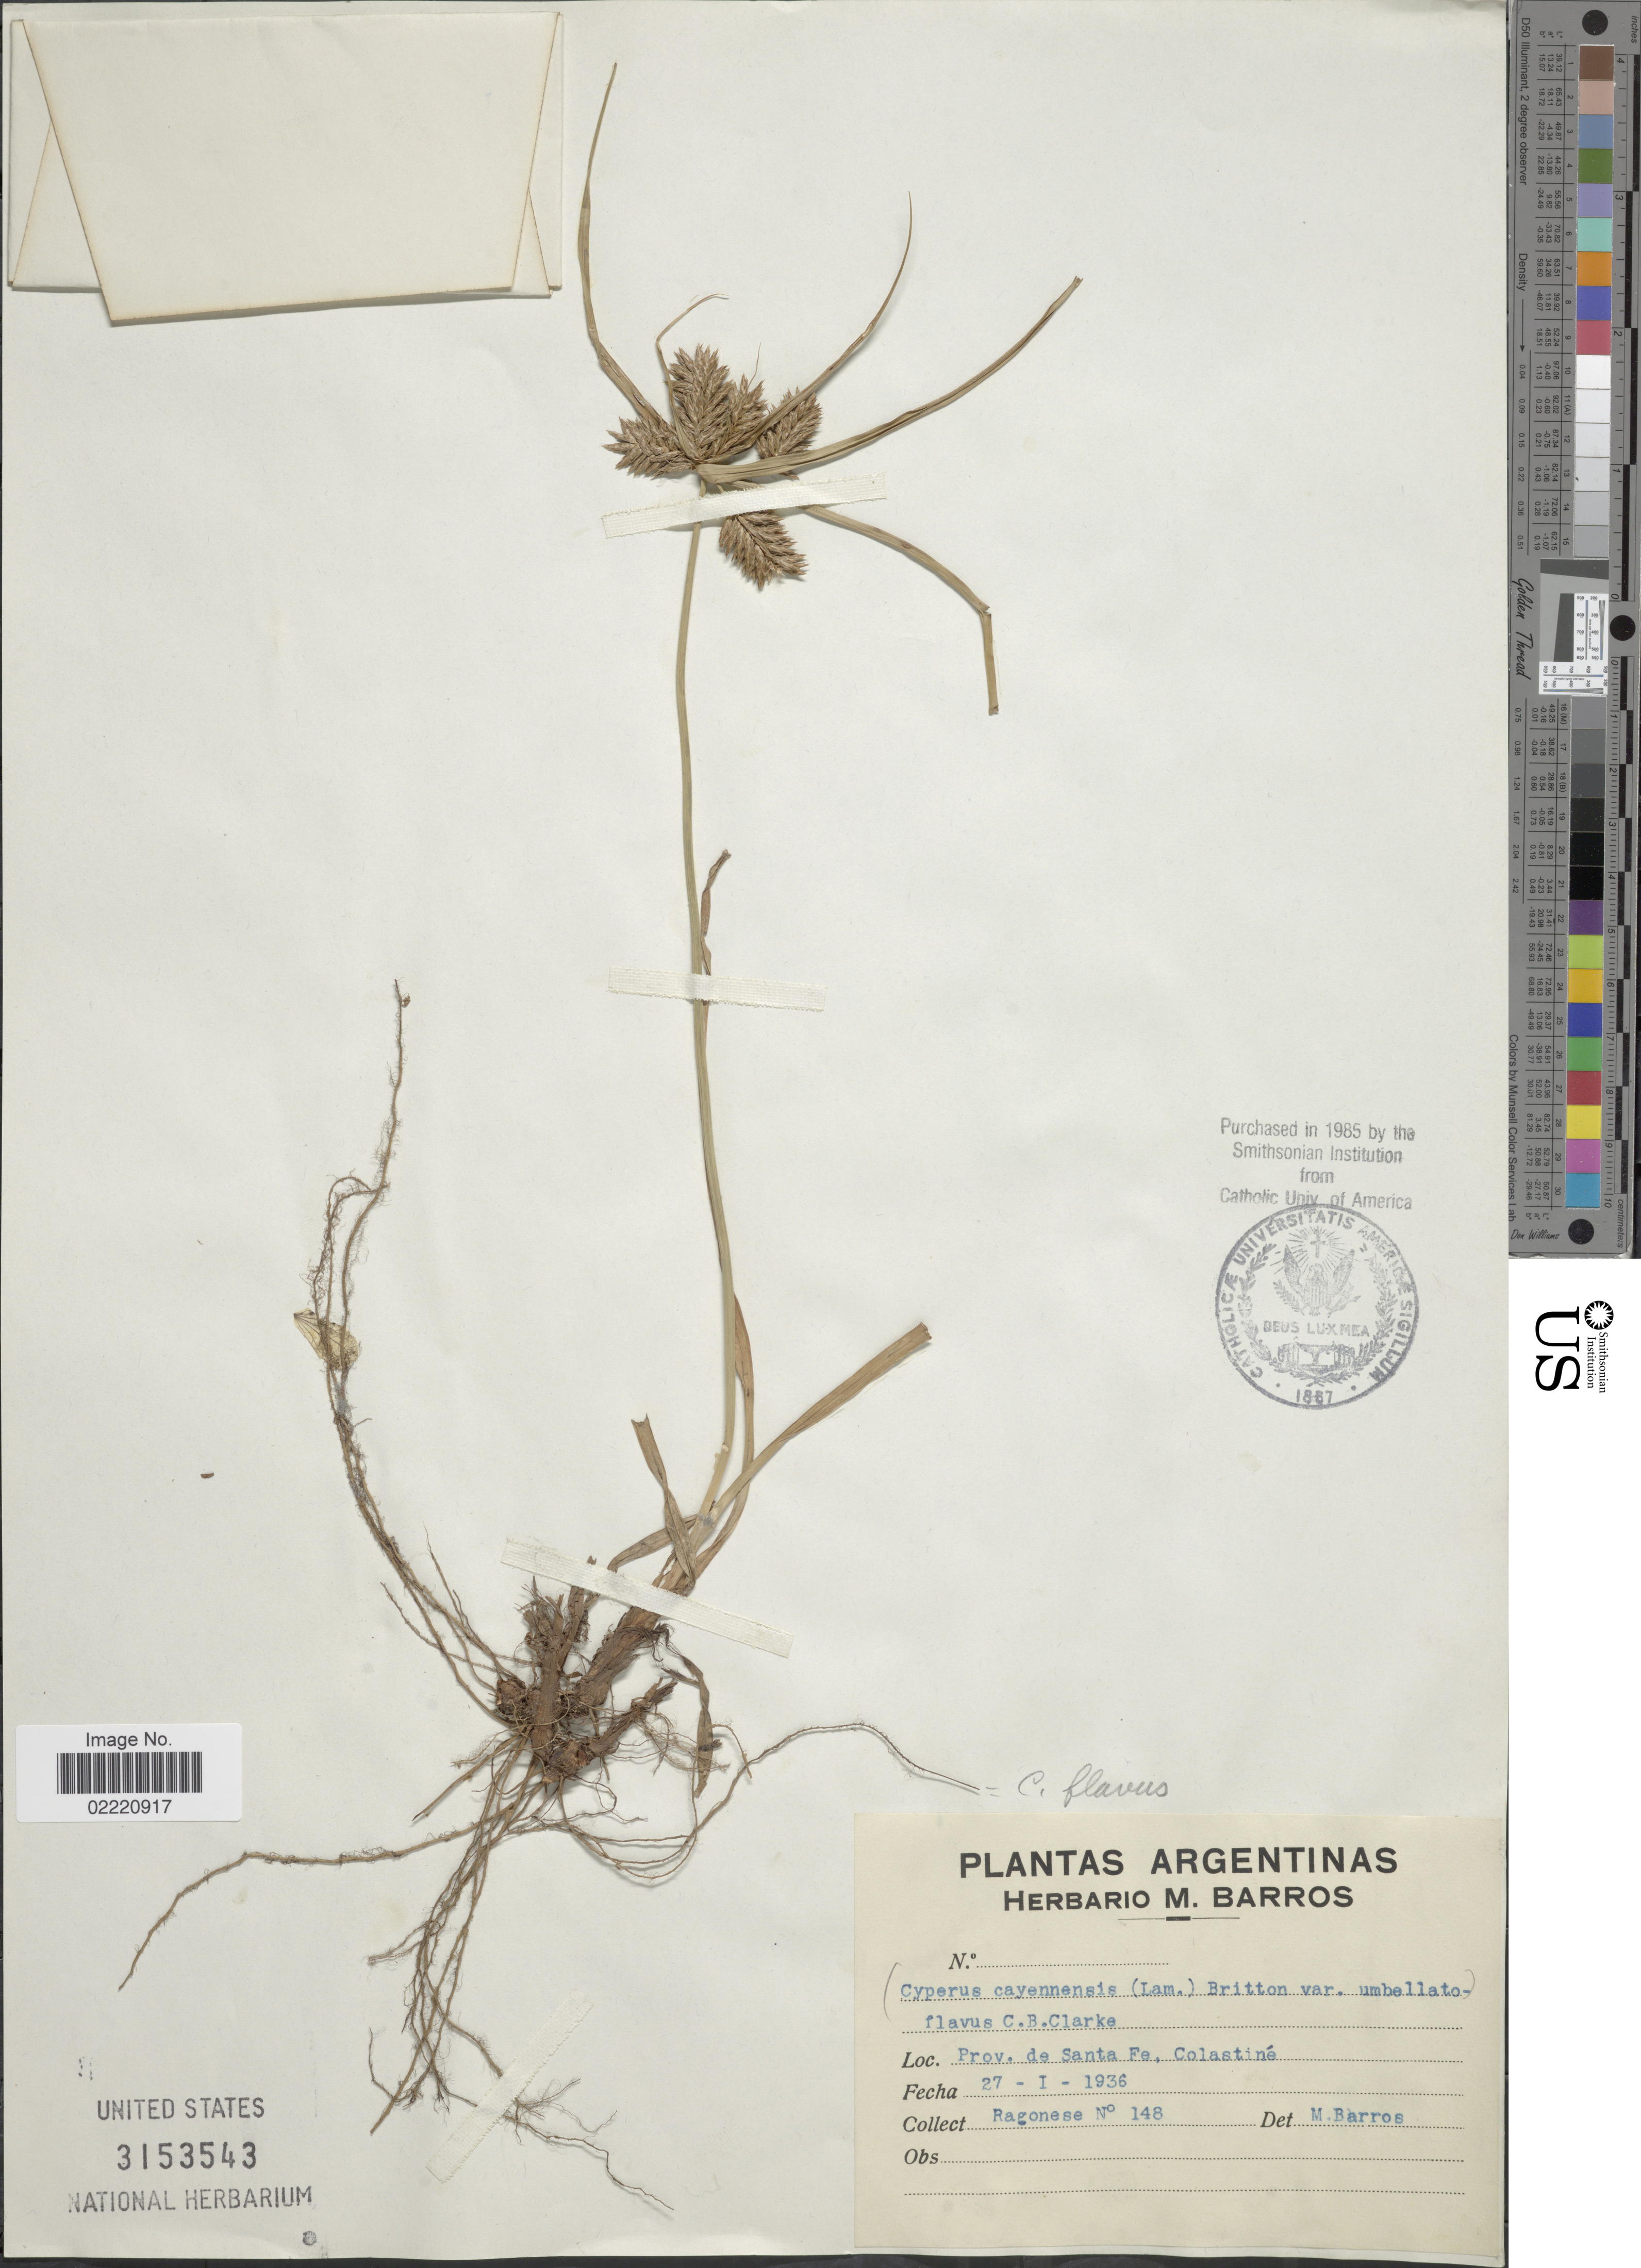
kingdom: Plantae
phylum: Tracheophyta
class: Liliopsida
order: Poales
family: Cyperaceae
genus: Cyperus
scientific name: Cyperus aggregatus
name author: (Willd.) Endl.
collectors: Ragonese, --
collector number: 148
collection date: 1936-01-27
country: Argentina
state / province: Santa Fe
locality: Colastine.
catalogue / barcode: US 3153543